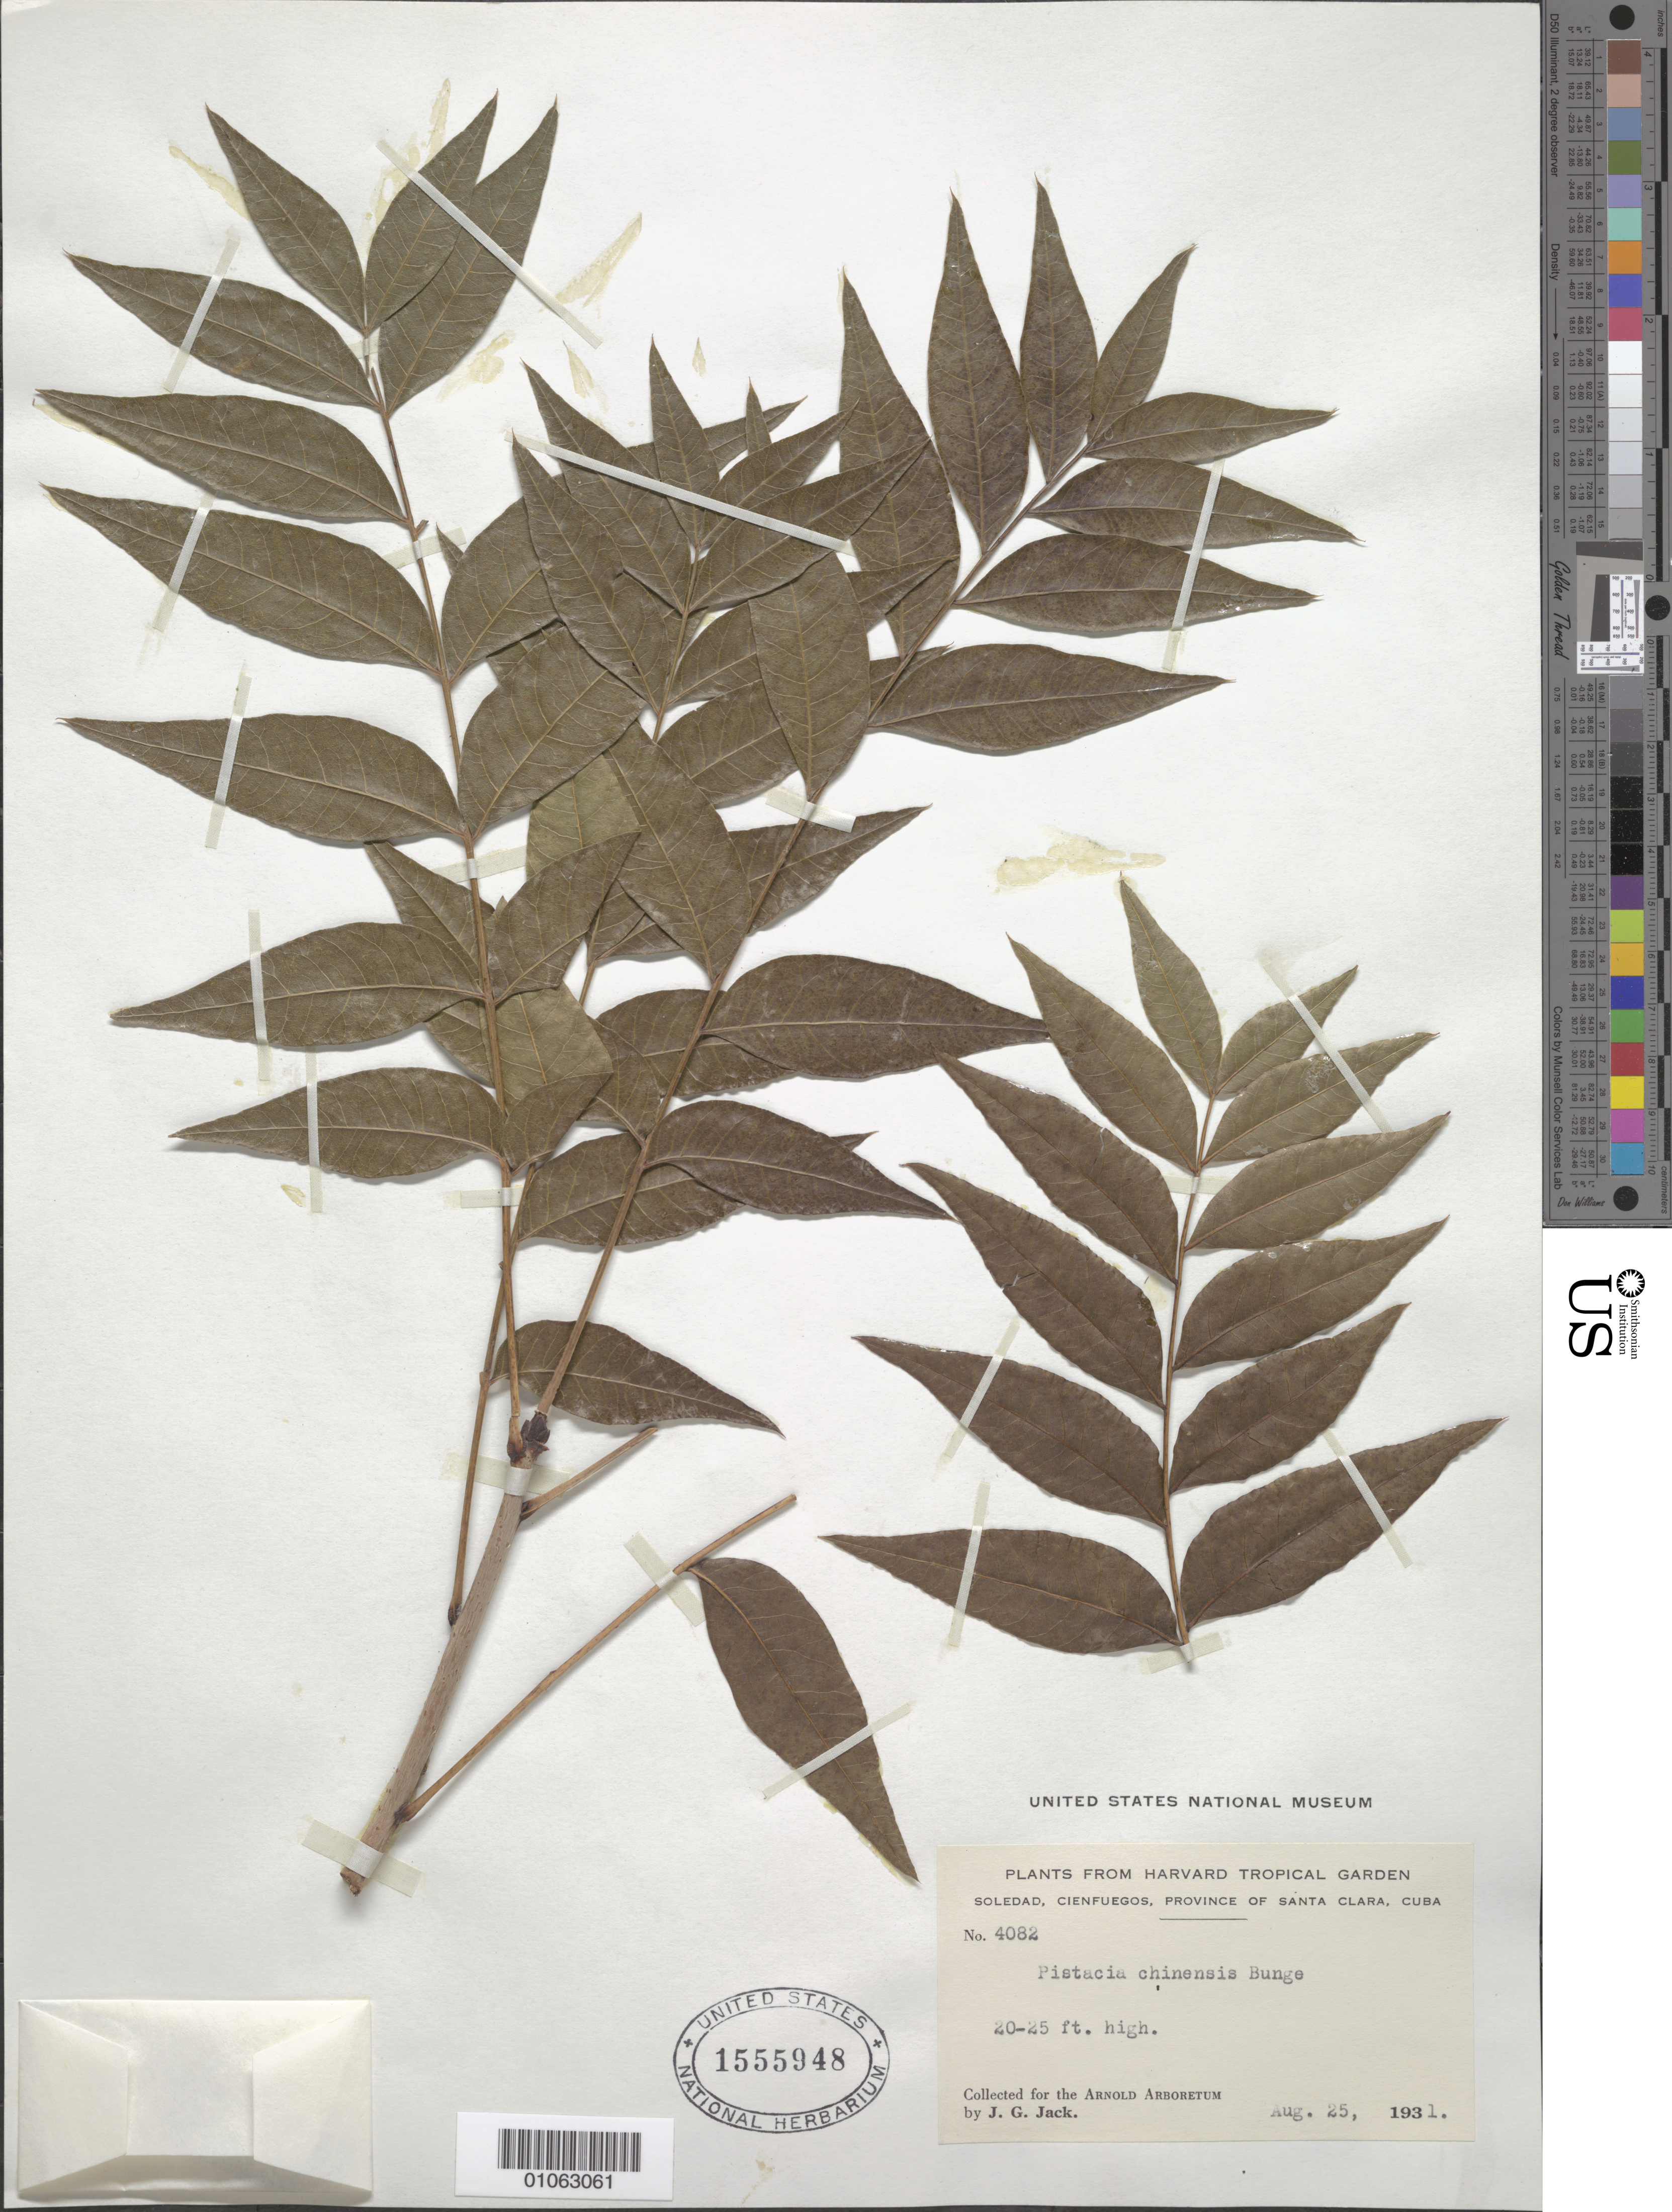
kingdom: Plantae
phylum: Tracheophyta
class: Magnoliopsida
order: Sapindales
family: Anacardiaceae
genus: Pistacia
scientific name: Pistacia chinensis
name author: Bunge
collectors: J. G. Jack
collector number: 4082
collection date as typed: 25 Aug 1931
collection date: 1931-08-25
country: Cuba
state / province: Villa Clara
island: Cuba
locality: Santa Clara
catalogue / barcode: US 1555948